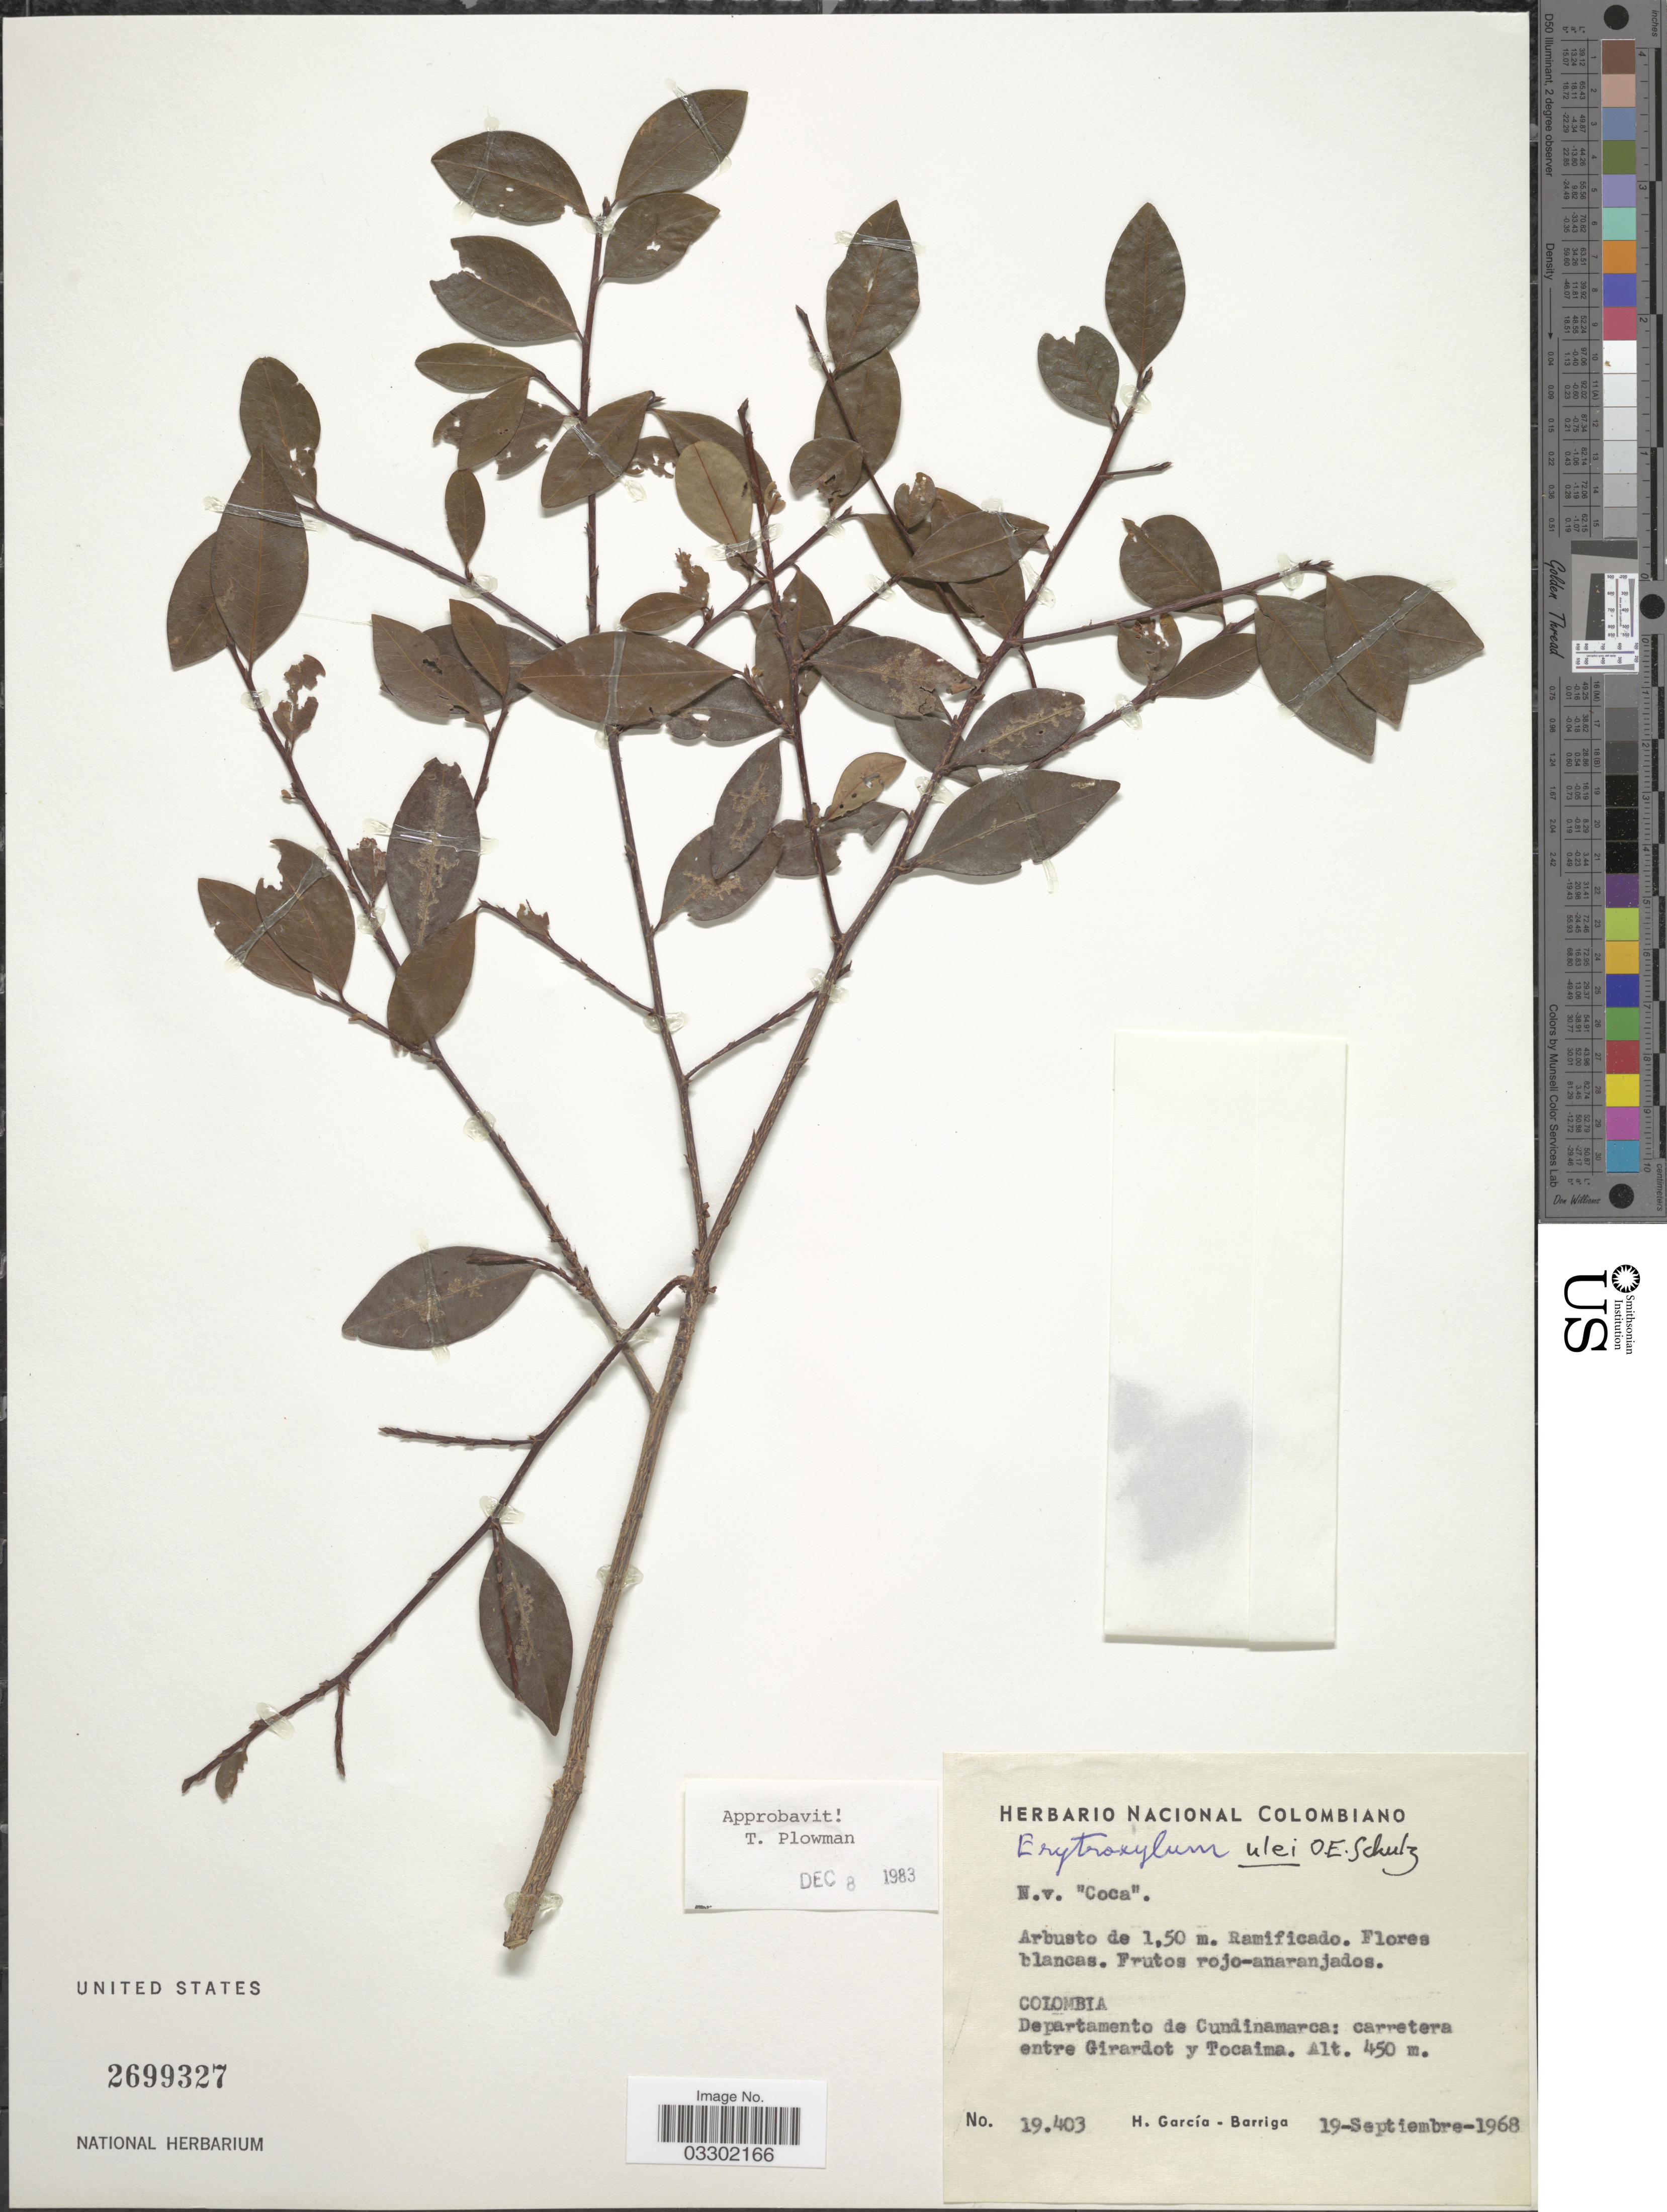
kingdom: Plantae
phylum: Tracheophyta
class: Magnoliopsida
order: Malpighiales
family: Erythroxylaceae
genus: Erythroxylum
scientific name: Erythroxylum ulei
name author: O.E. Schulz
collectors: H. García Barriga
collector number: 19403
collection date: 1968-09-19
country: Colombia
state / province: Cundinamarca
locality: Departamento de Cundinamarca: carretera entre Girardot y Tocaima.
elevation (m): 450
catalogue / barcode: US 2699327